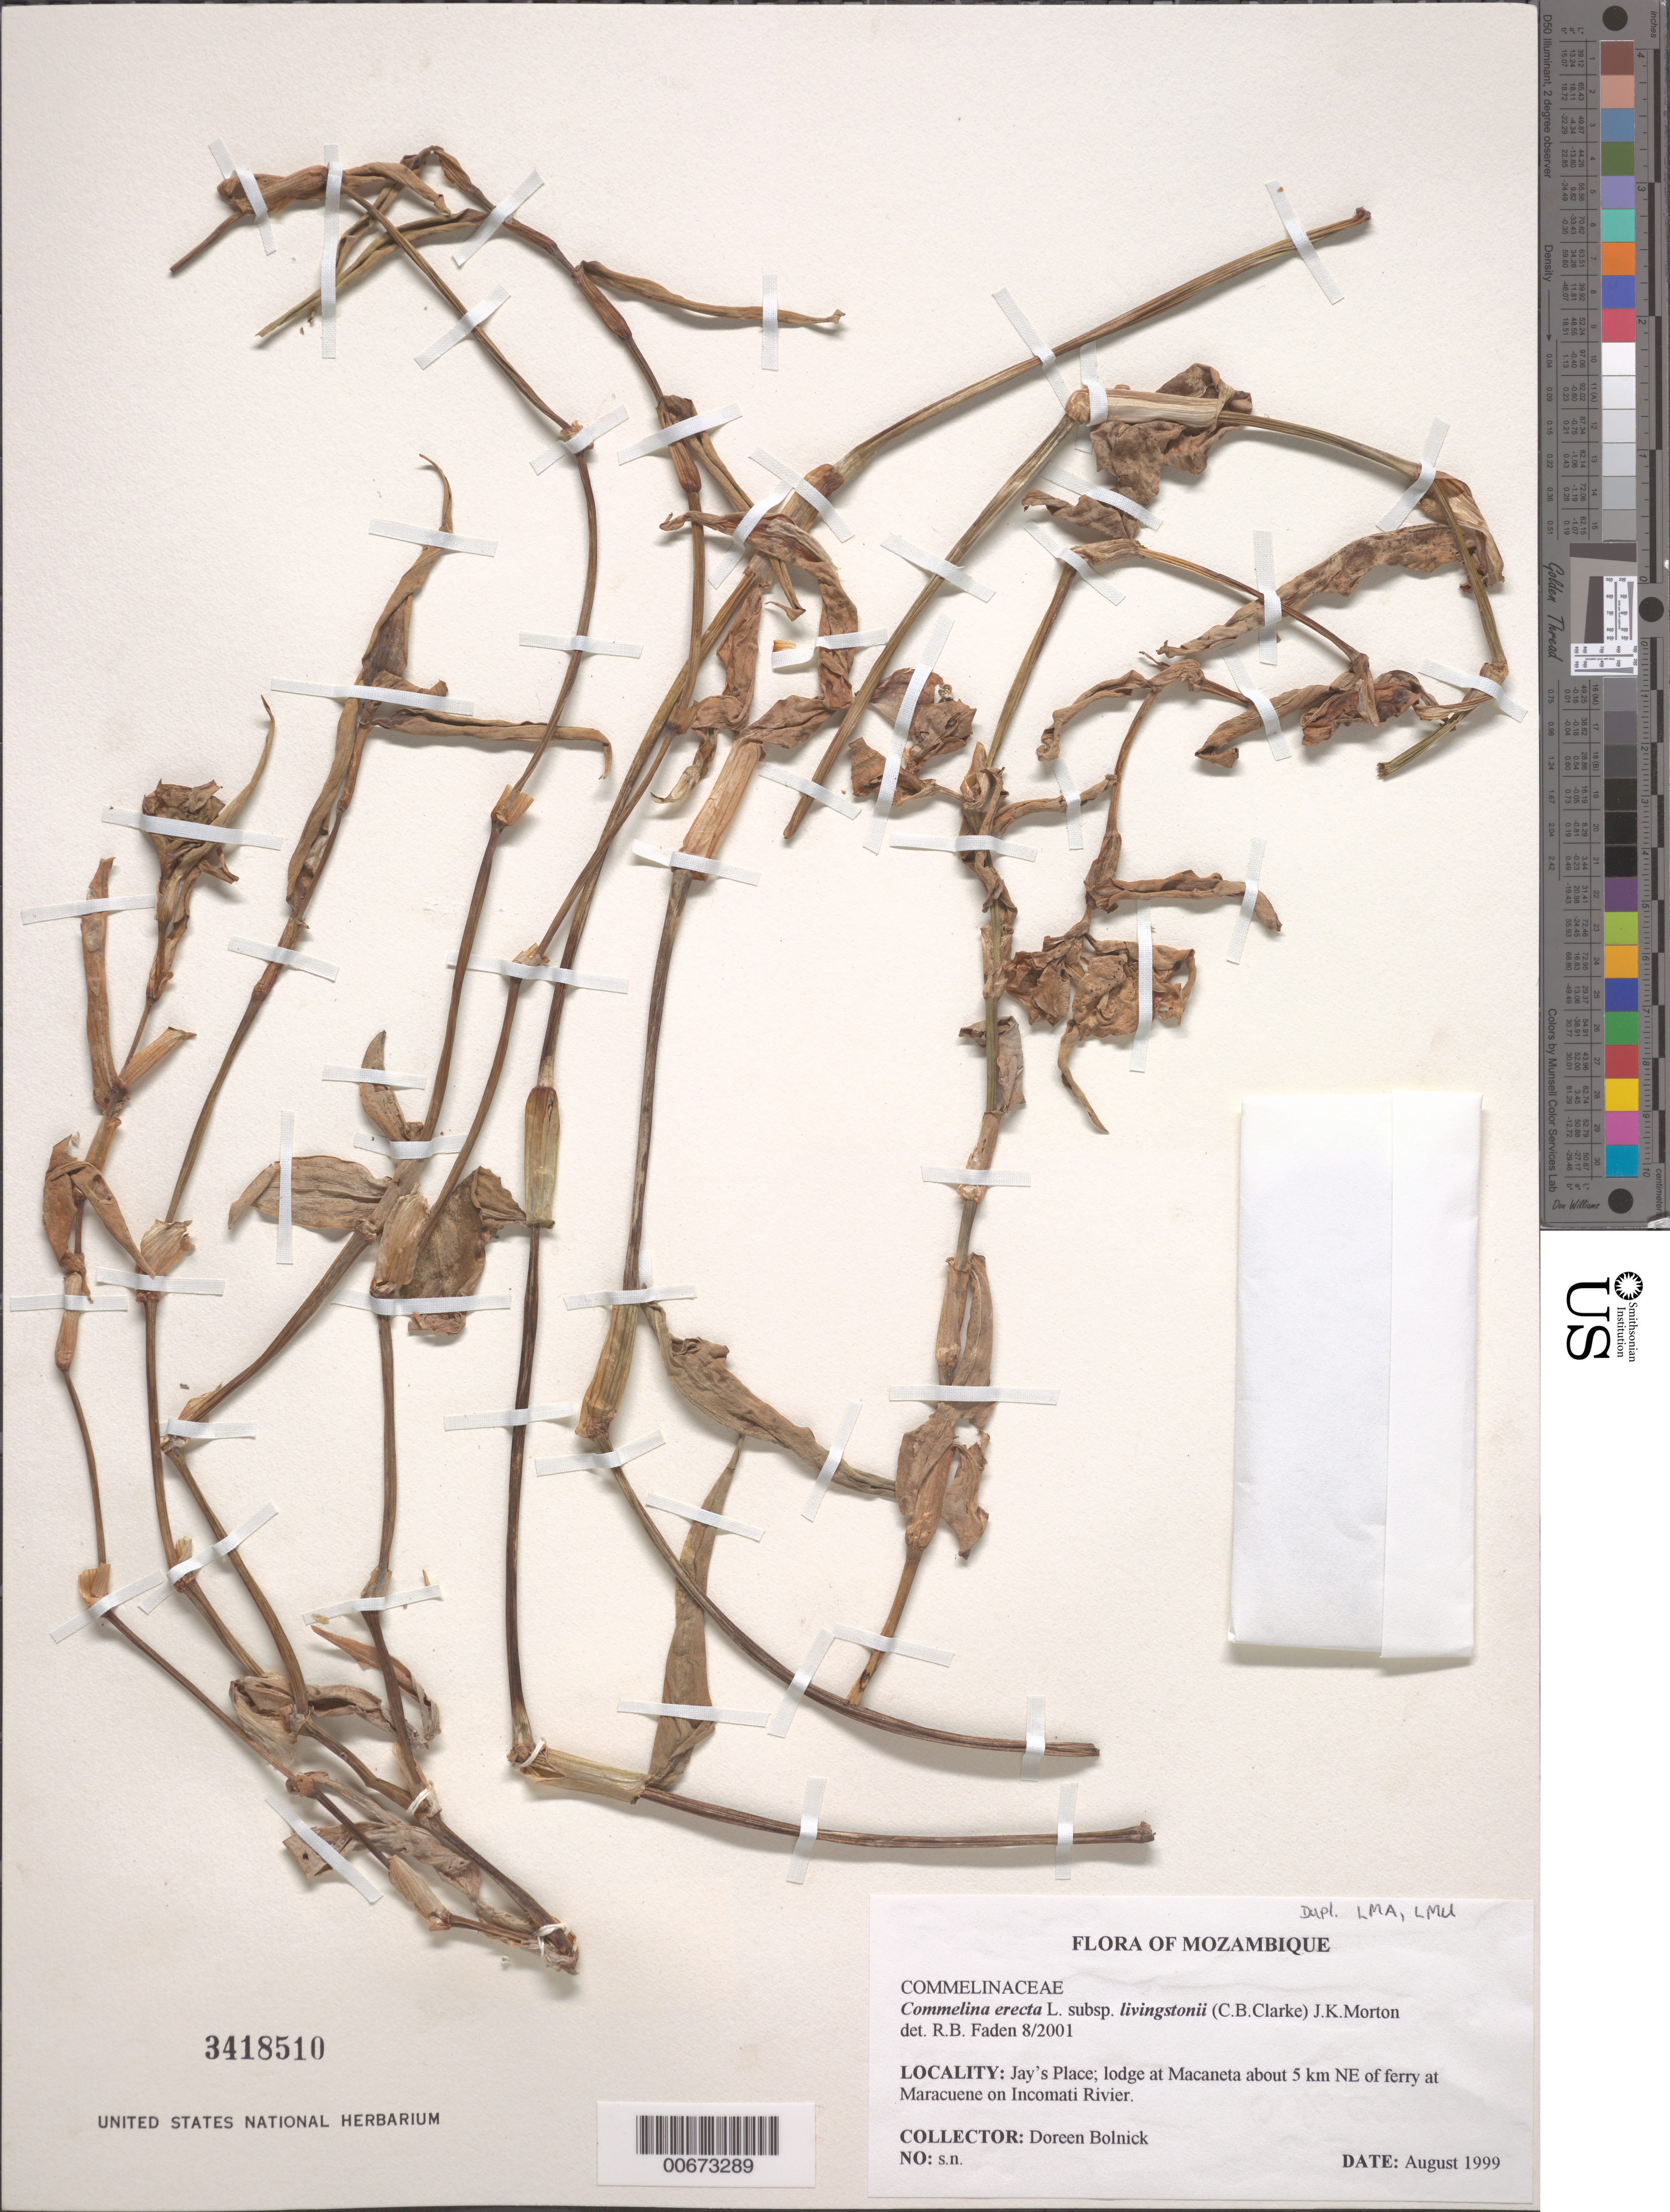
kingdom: Plantae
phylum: Tracheophyta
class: Liliopsida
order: Commelinales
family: Commelinaceae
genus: Commelina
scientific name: Commelina erecta subsp. livingstonii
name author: (C.B. Clarke) J.K. Morton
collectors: D. Bolnick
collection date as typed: Aug 1999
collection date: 1999-08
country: Mozambique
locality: Jay's Place, Macaneta, NE of ferry at Maracuene on Incomati River.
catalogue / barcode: US 3418510